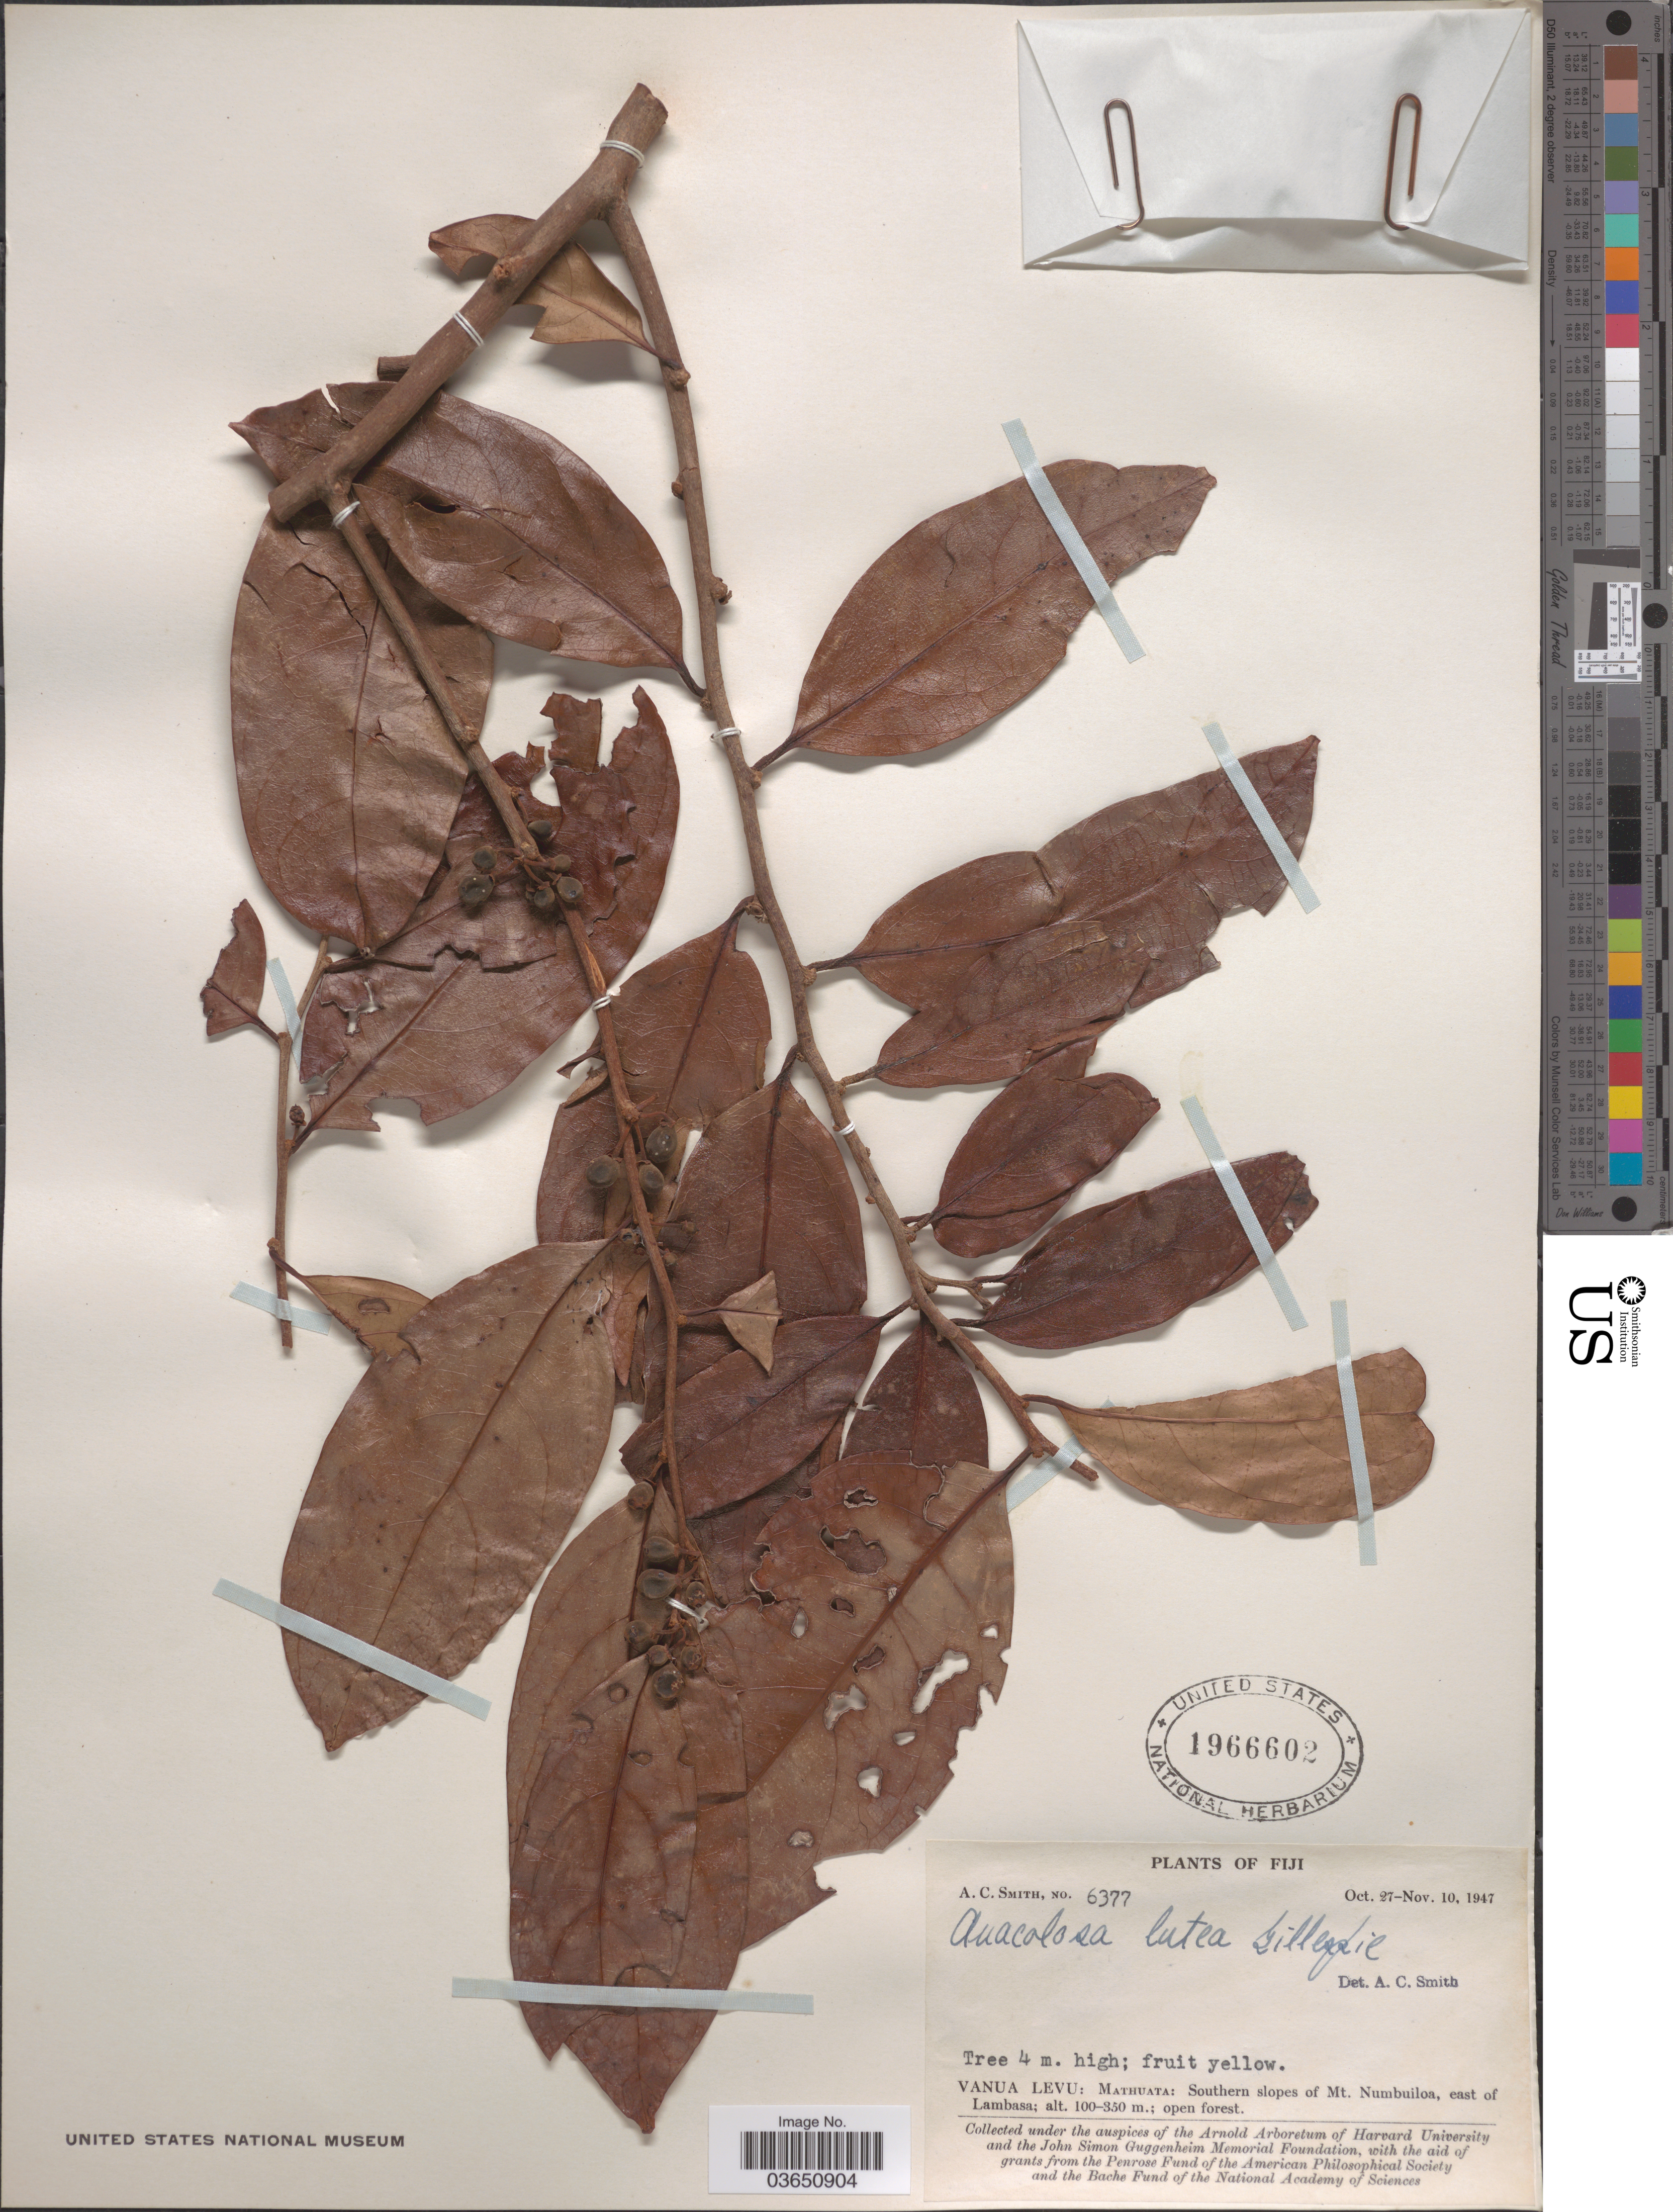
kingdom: Plantae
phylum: Tracheophyta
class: Magnoliopsida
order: Santalales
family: Aptandraceae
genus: Anacolosa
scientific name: Anacolosa lutea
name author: Gillespie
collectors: A. C. Smith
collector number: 6377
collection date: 1947-10-27/1947-11-10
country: Fiji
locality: Vanua Levu: Mathuata: Southern slopes of Mt. Numbuiloa, east of Lambasa.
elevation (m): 100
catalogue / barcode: US 1966602